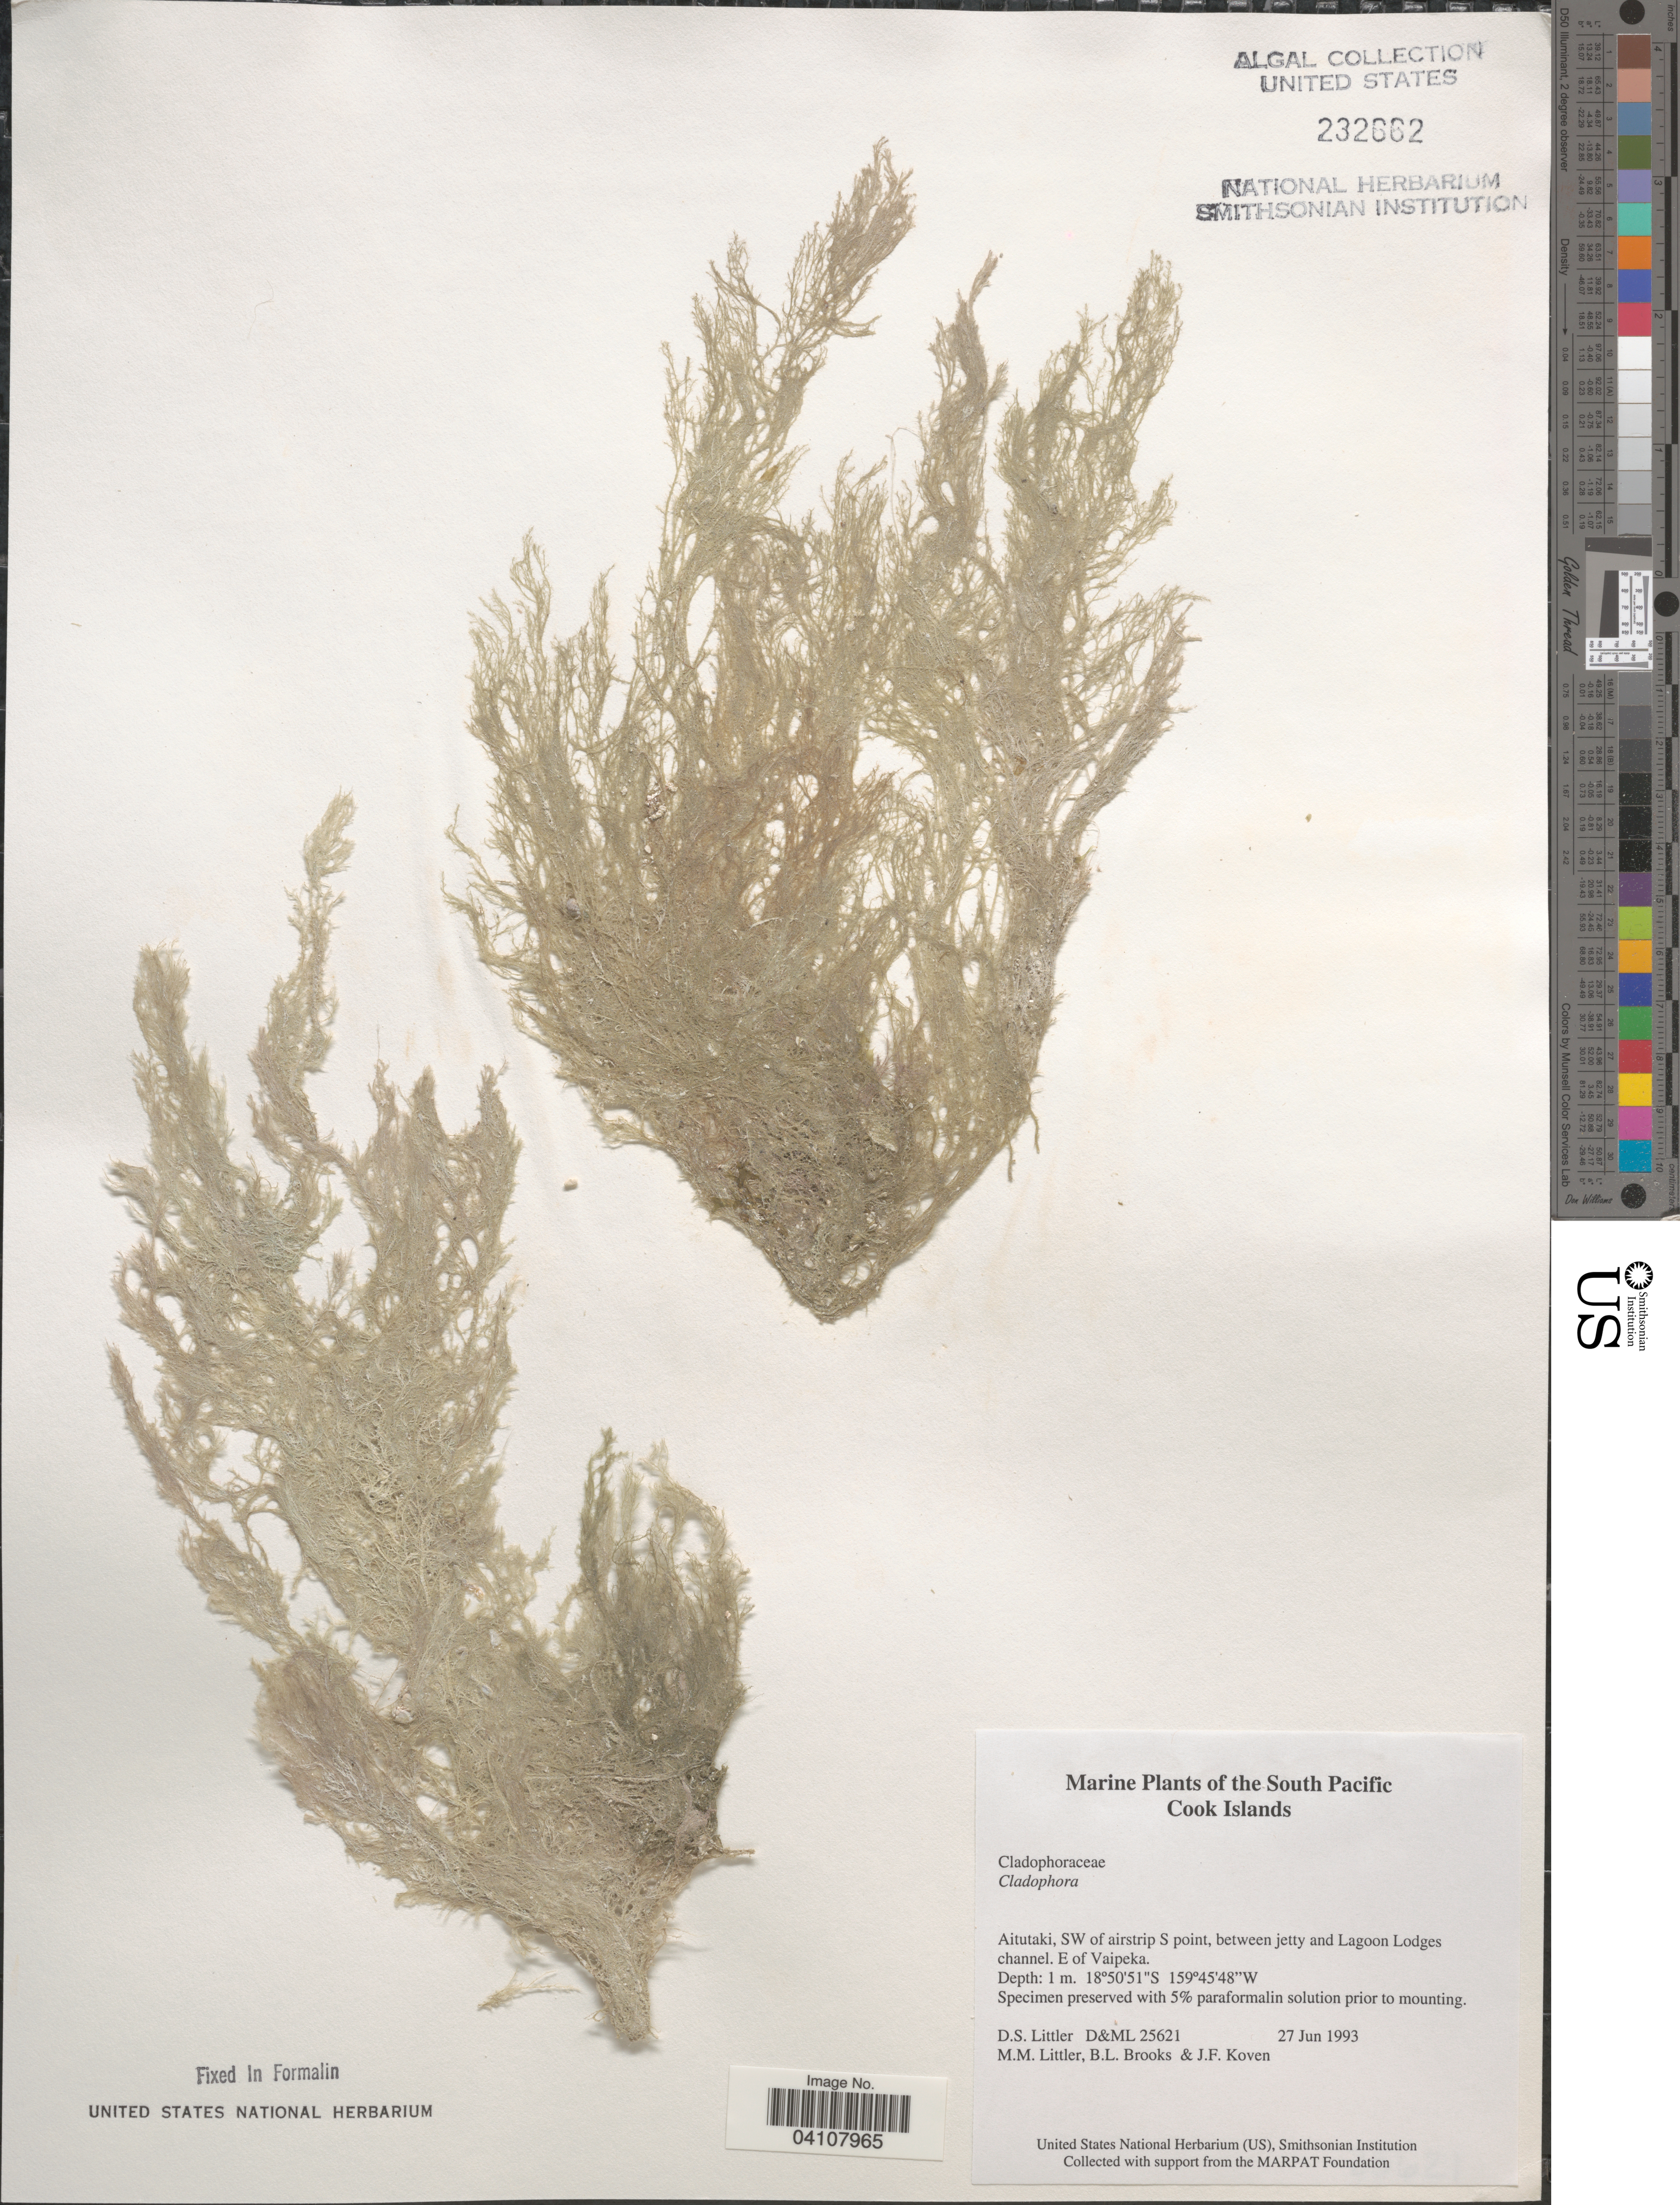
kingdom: Plantae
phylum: Chlorophyta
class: Ulvophyceae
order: Cladophorales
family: Cladophoraceae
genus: Cladophora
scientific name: Cladophora sp.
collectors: D. S. Littler, B. Brooks & J. Koven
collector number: D&ML25621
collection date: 1993-06-27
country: Cook Islands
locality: The South Pacific. Aitutaki, SW of airstrip S point, between jetty and Lagoon Lodges channel. E of Vaipeka.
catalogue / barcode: US 232662